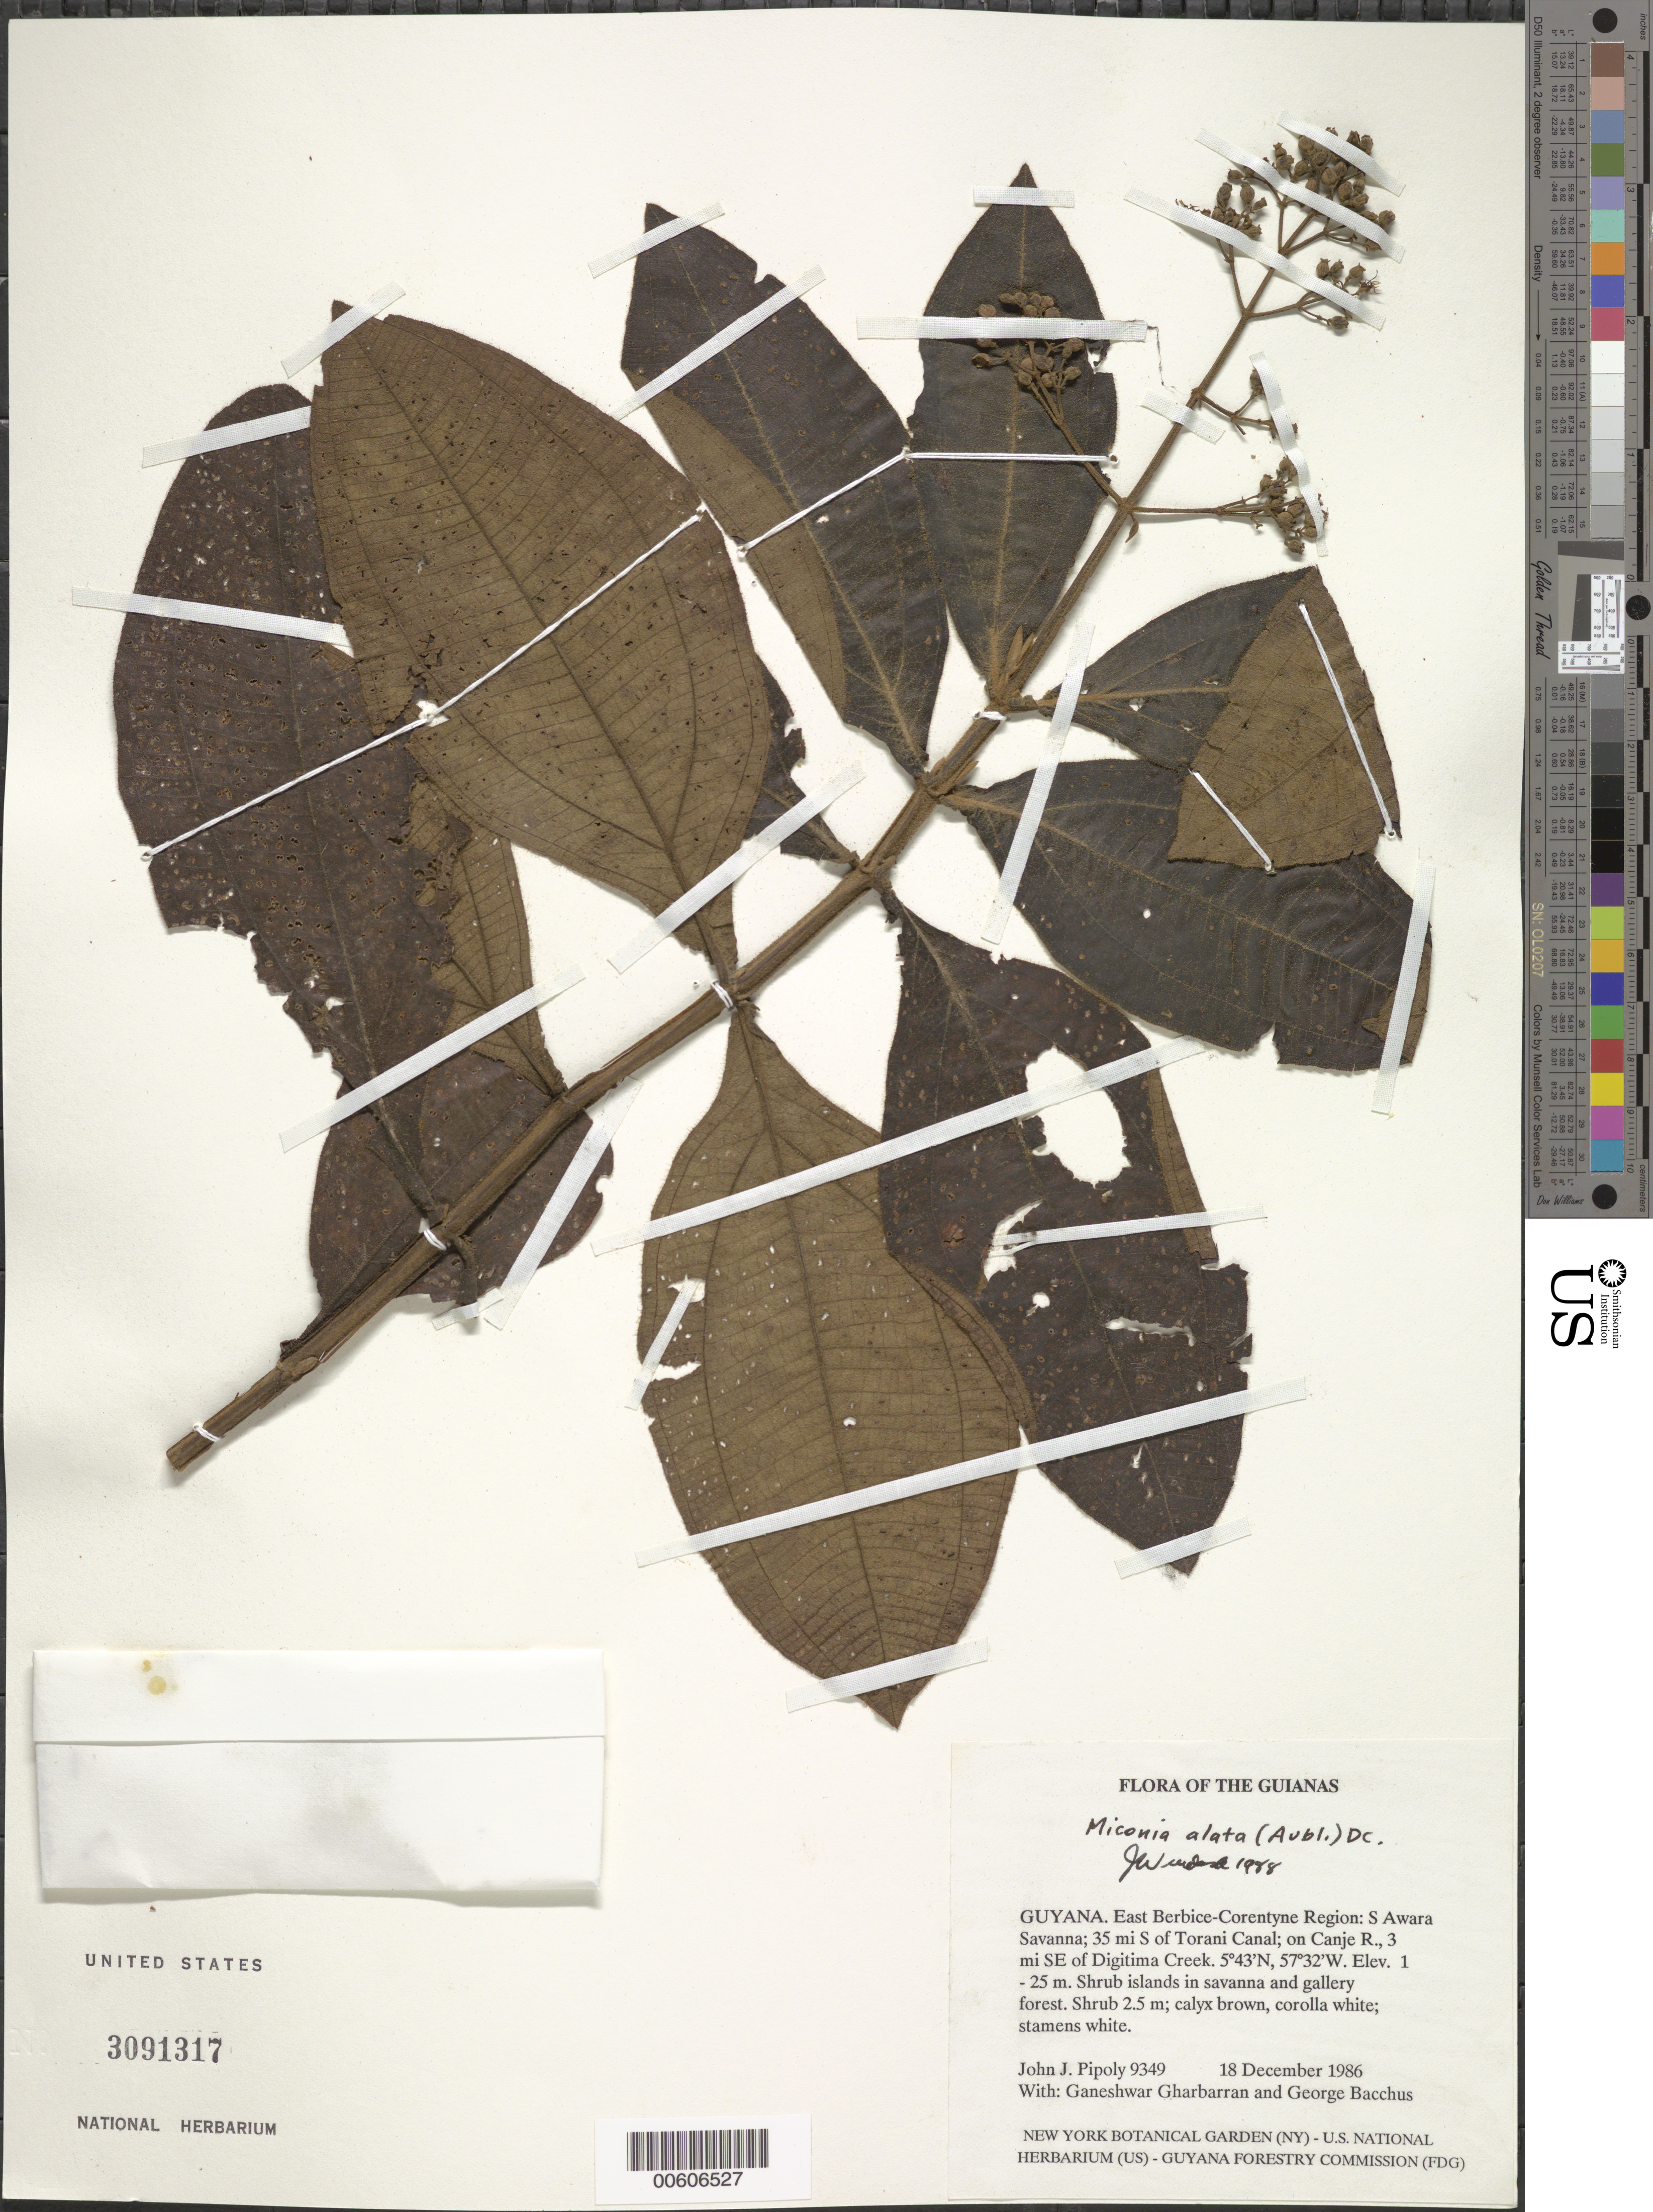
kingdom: Plantae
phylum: Tracheophyta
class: Magnoliopsida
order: Myrtales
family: Melastomataceae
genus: Miconia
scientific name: Miconia alata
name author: (Aubl.) DC.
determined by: Wurdack, John J., (US), US (UNITED STATES)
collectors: J. J. Pipoly, G. Gharbarran & G. Bacchus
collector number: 9349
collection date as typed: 18 December 1986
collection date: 1986-12-18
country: Guyana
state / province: E. Berbice-Corentyne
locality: S Awara Savanna; ±35 mi S of Torani Canal; on Canje R., 3 mi SE of Digitima Creek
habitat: Shrub islands in savanna and gallery forest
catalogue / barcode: US 3091317